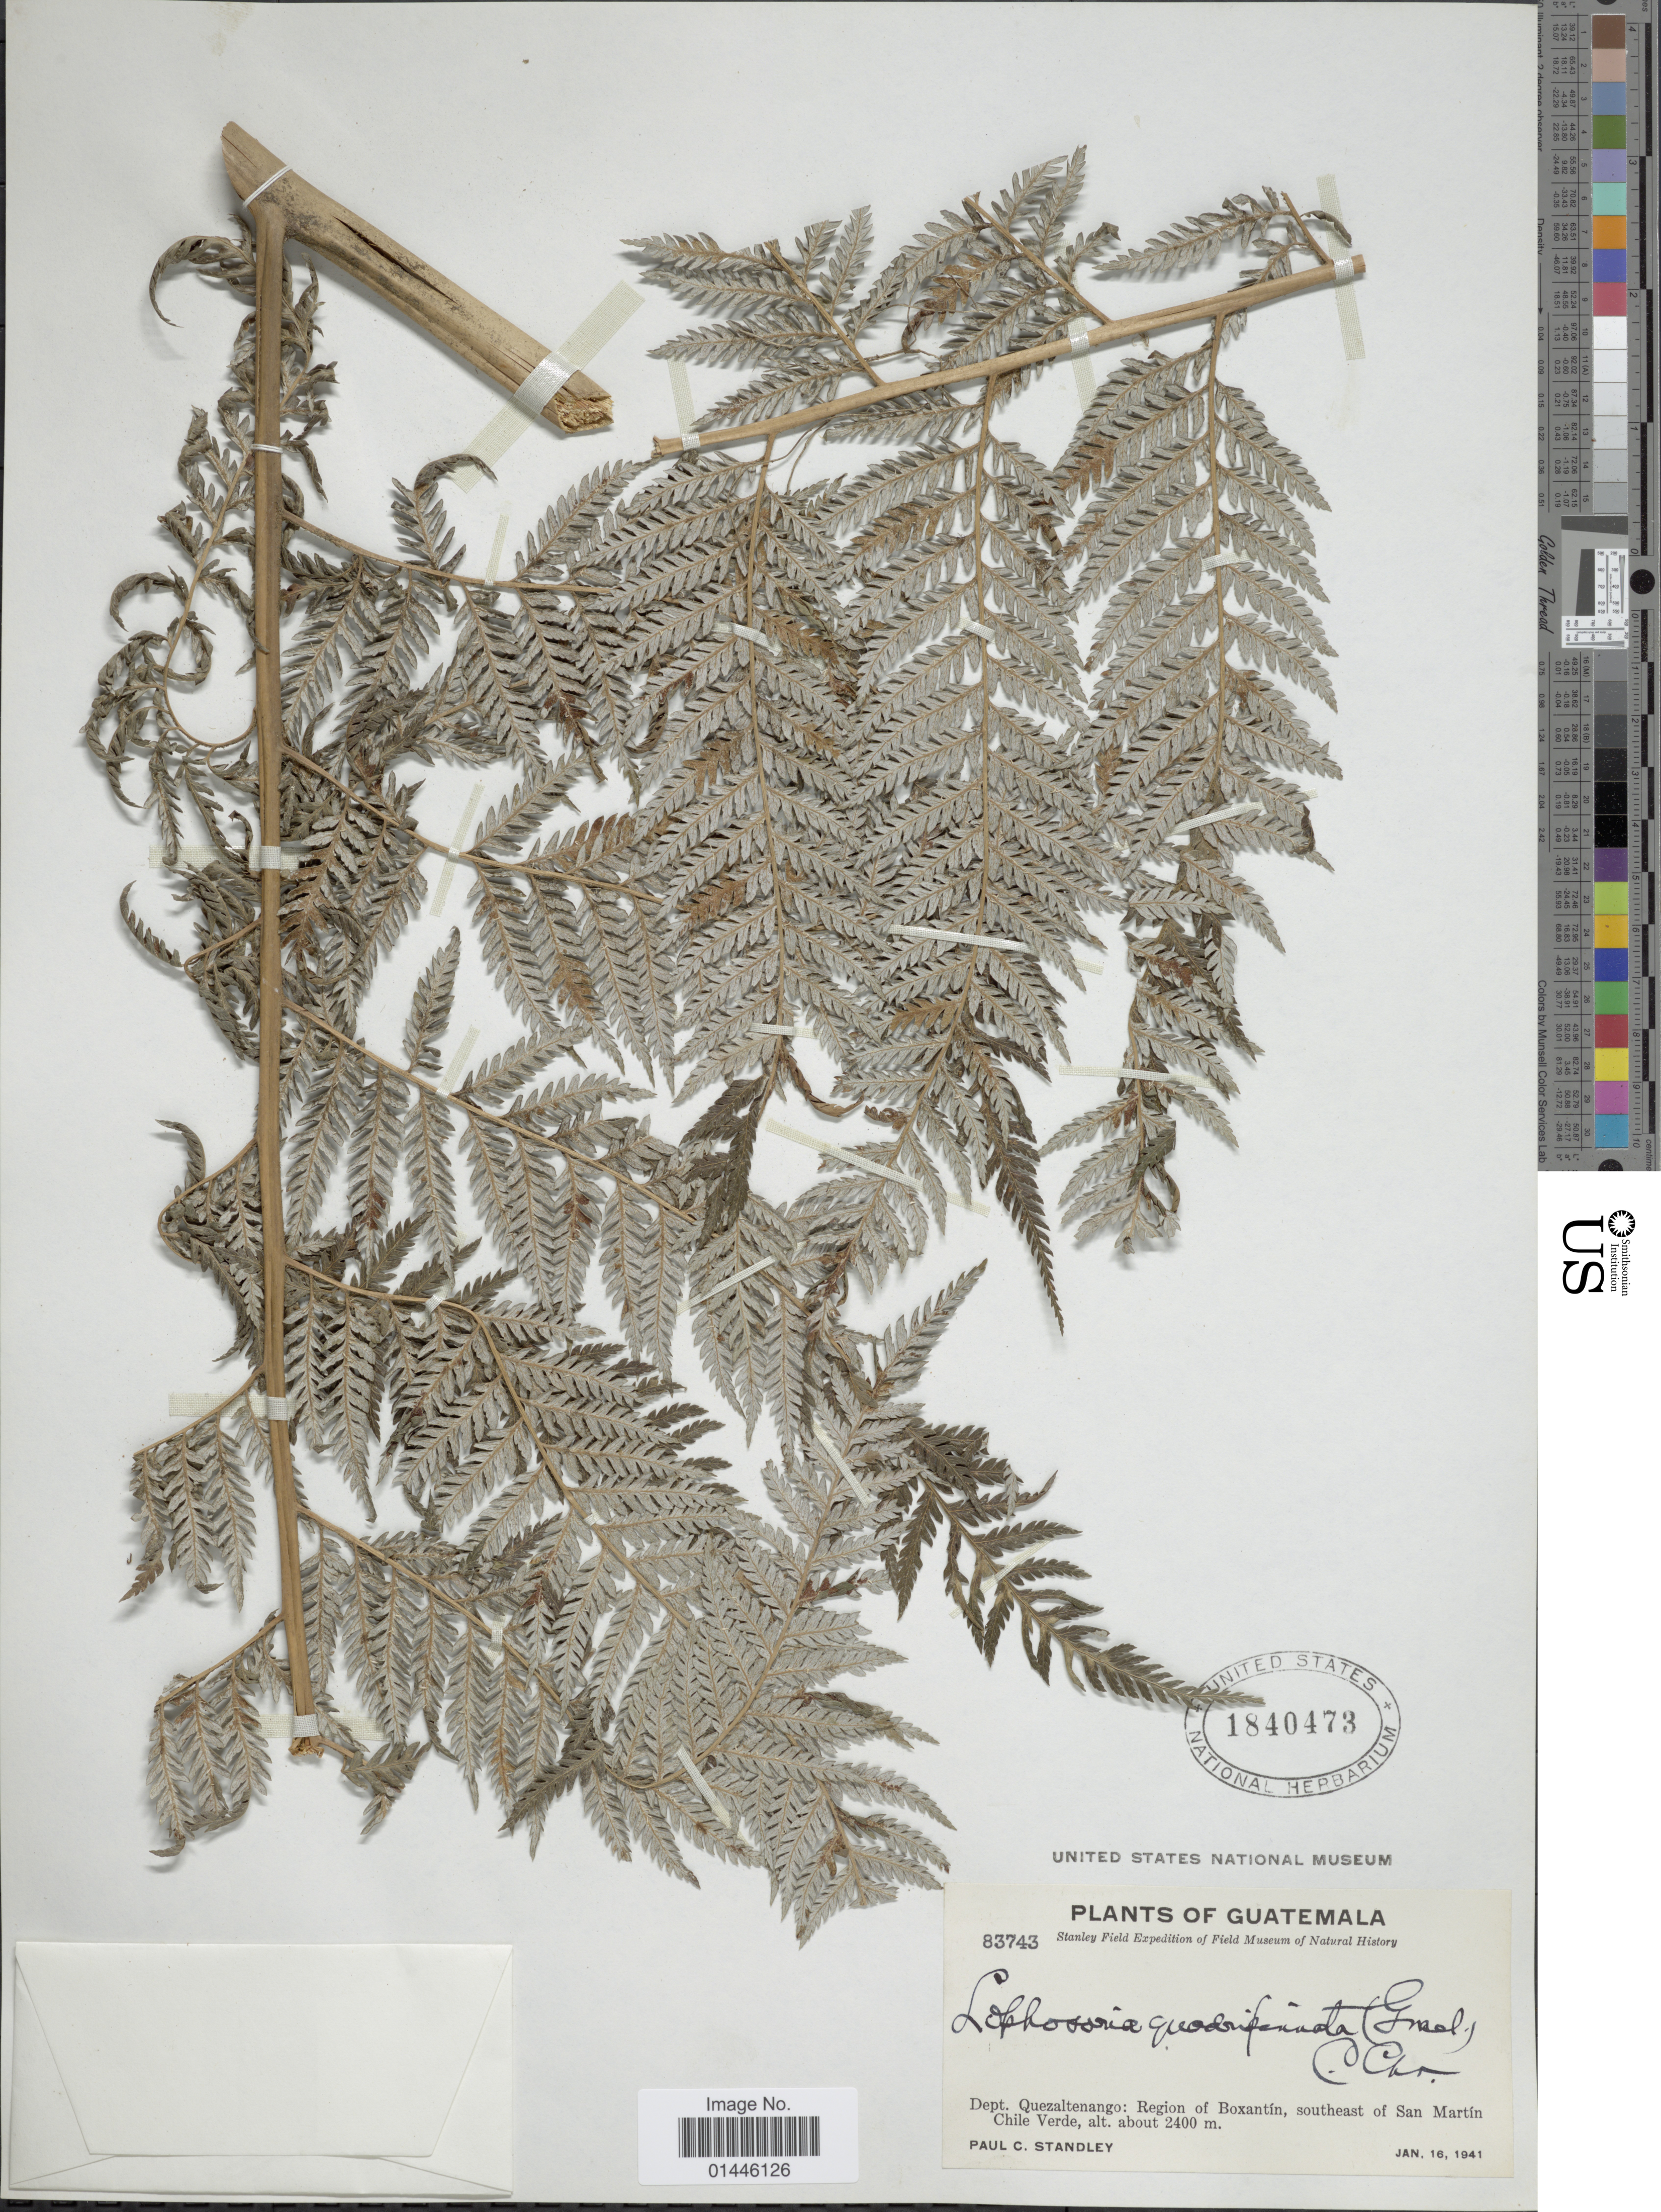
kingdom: Plantae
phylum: Tracheophyta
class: Polypodiopsida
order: Cyatheales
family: Dicksoniaceae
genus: Lophosoria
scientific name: Lophosoria quadripinnata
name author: (J.F. Gmel.) C. Chr.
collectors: P. C. Standley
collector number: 83743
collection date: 1941-01-16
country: Guatemala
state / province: Quetzaltenango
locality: Region of Boxantín, southeast of San Martín Chile Verde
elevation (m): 2400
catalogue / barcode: US 1840473